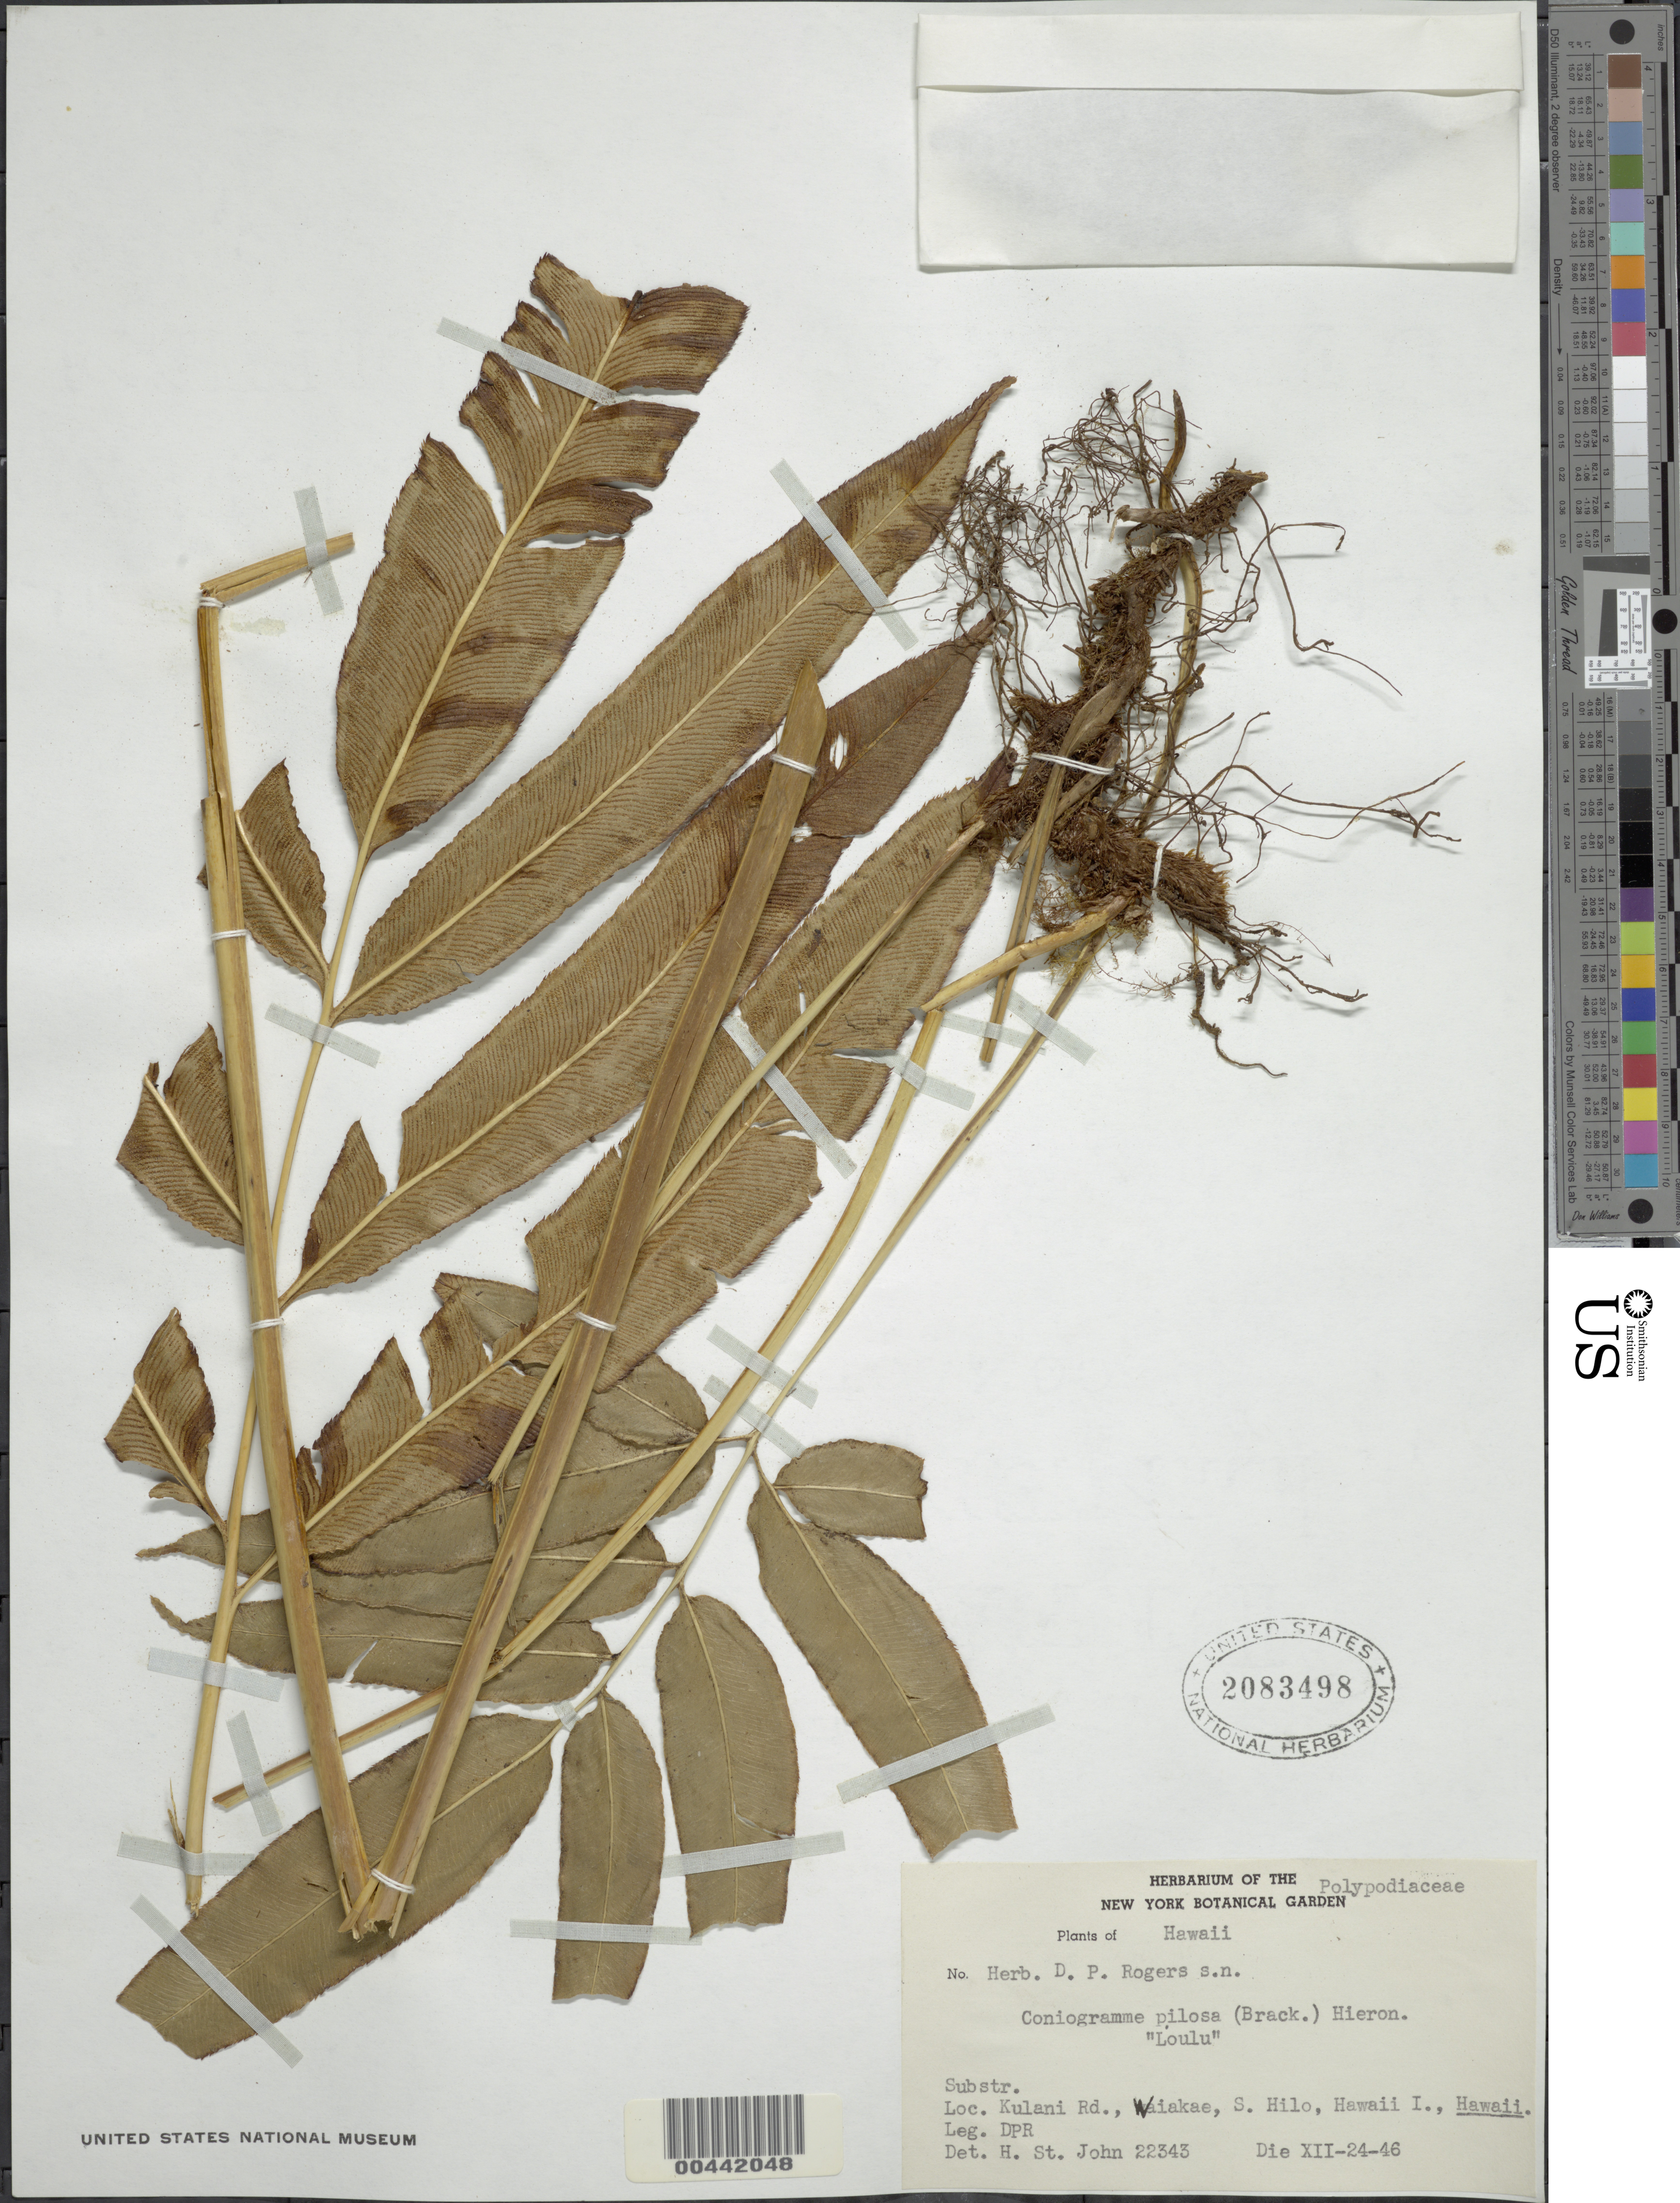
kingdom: Plantae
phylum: Tracheophyta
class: Polypodiopsida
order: Polypodiales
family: Pteridaceae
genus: Coniogramme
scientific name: Coniogramme pilosa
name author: (Brack.) Hieron.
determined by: St. John, H.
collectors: D. Rogers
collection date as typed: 24 Dec 1946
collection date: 1946-12-24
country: United States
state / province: Hawaii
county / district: Hawaii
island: Hawaii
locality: Kulani Rd., Waiakae, S Hilo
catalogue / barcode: US 2083498